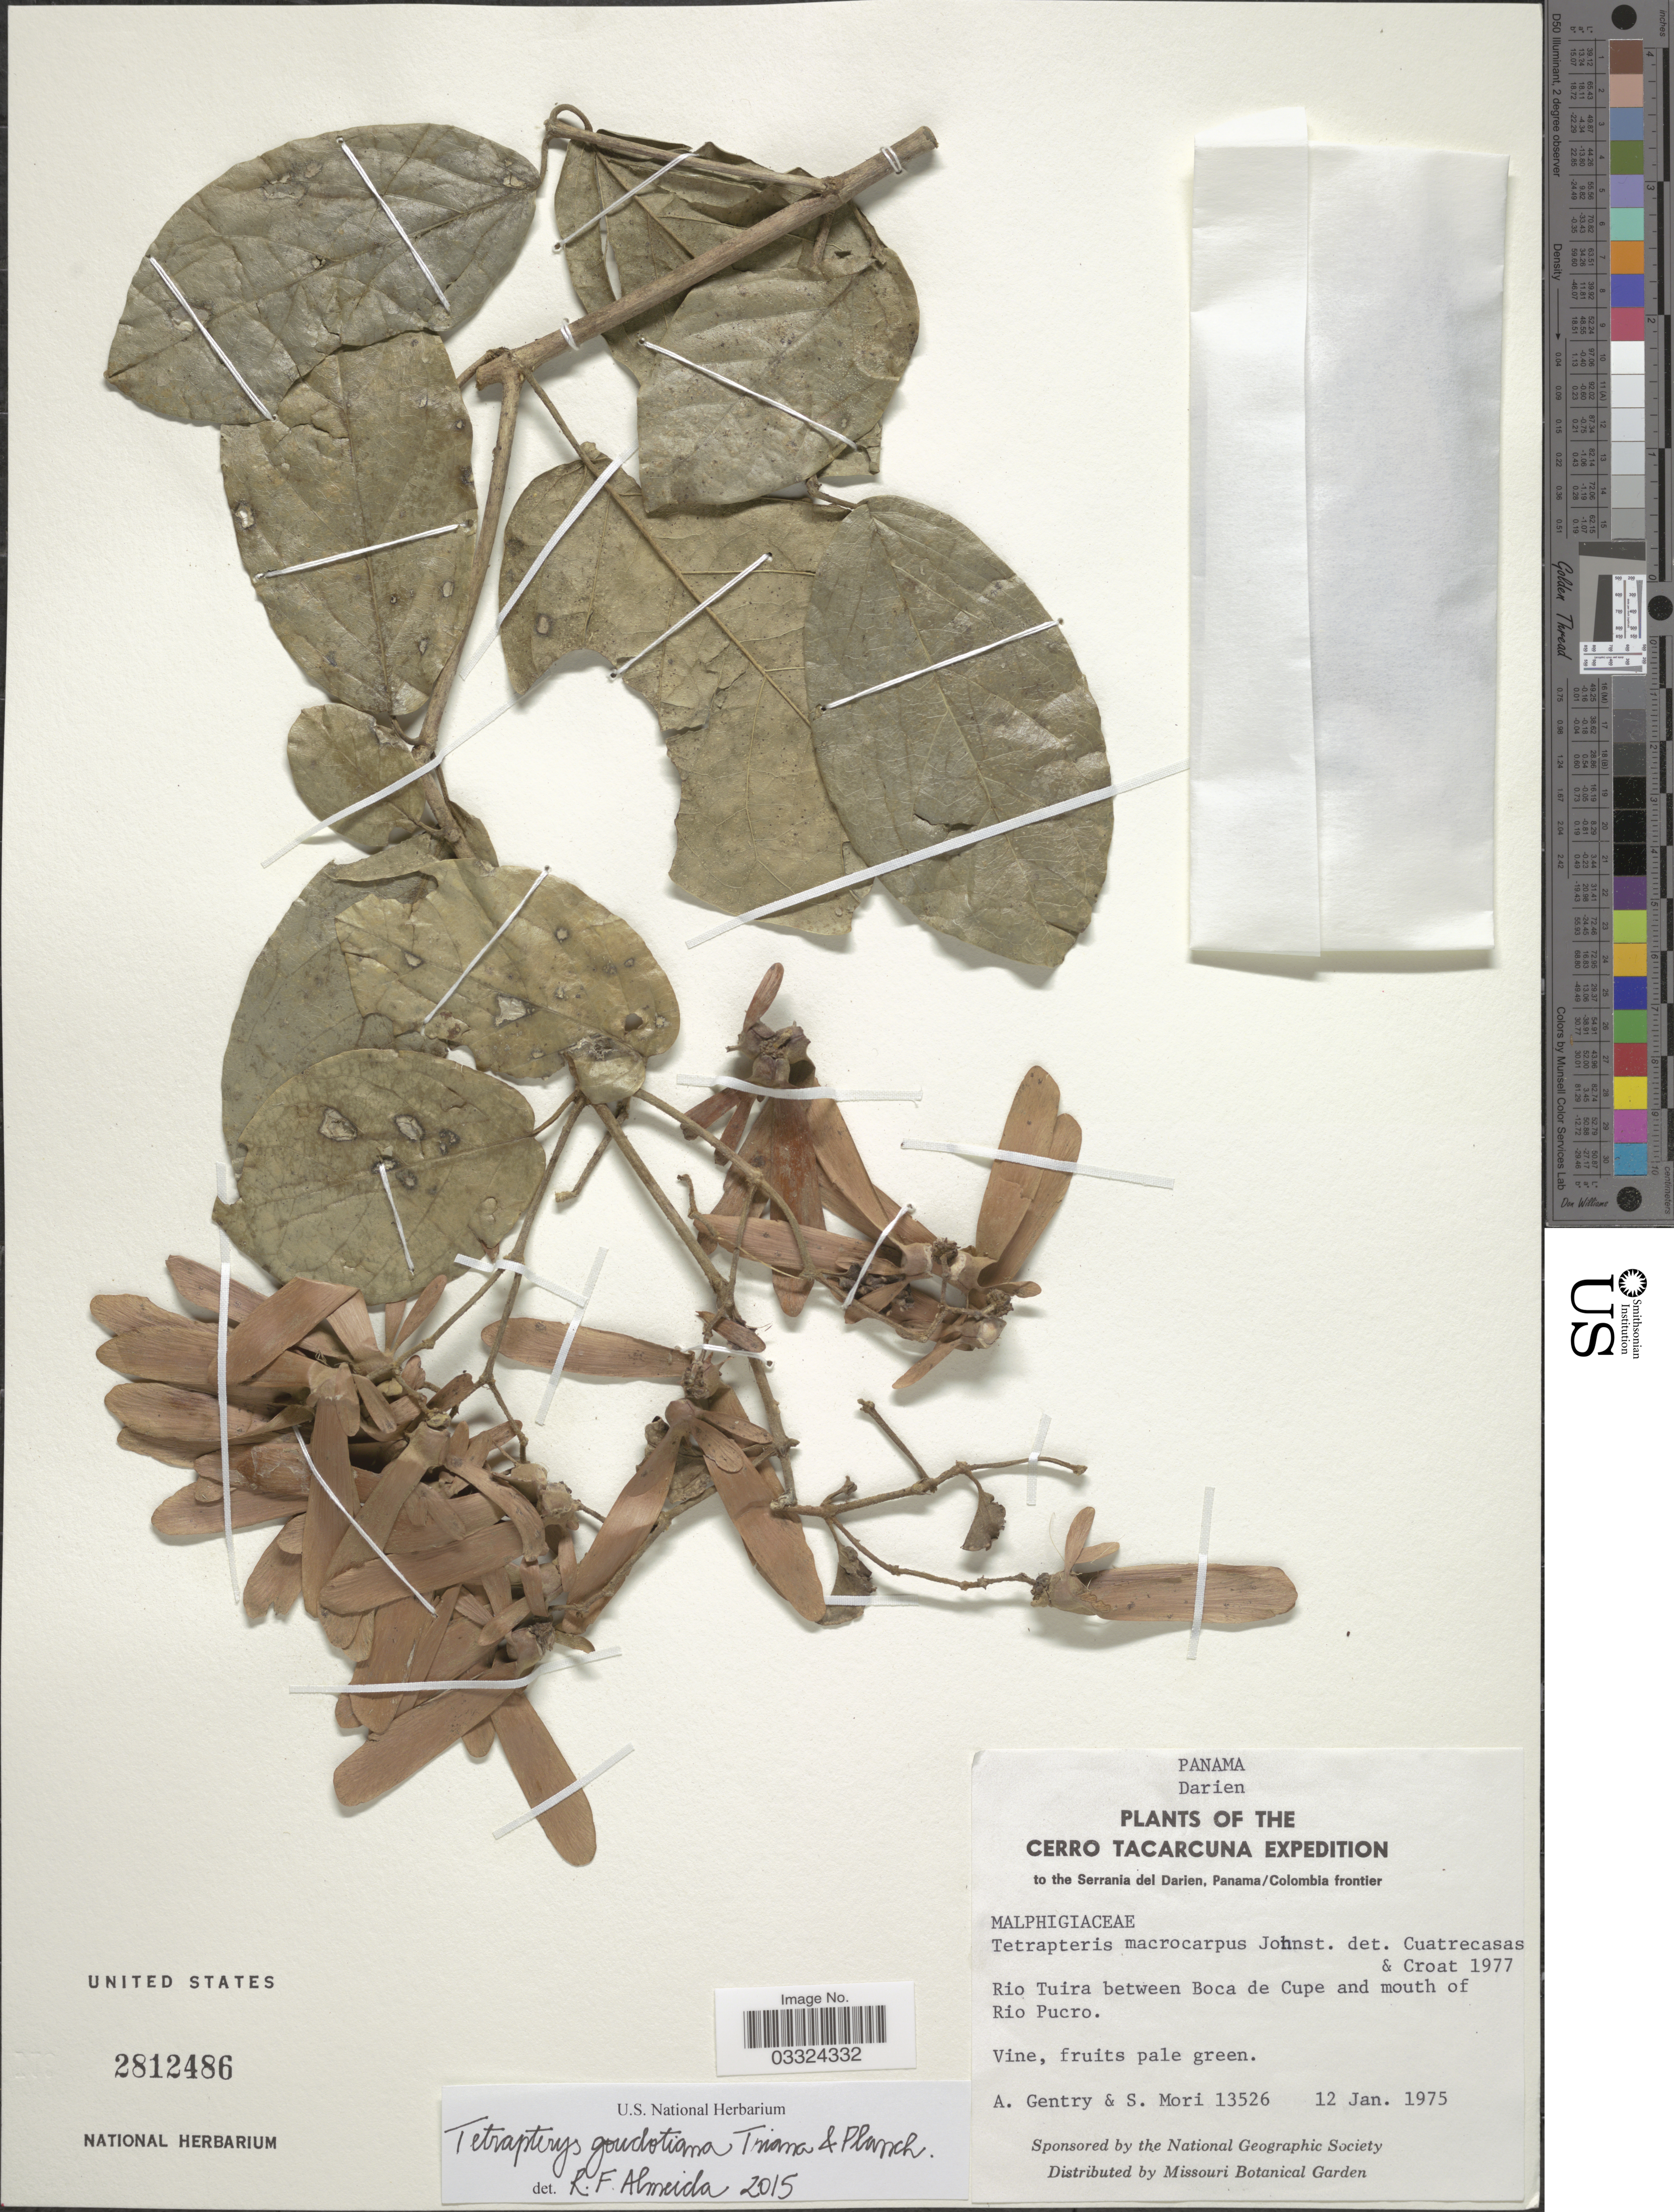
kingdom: Plantae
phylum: Tracheophyta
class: Magnoliopsida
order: Malpighiales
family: Malpighiaceae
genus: Tetrapterys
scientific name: Tetrapterys goudotiana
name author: Triana & Planch.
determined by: De Almeida, R. F., (HUEFS), Universidade Estadual de Feira de Santana (BRAZIL)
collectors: A. H. Gentry & S. Mori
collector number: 13526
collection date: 1975-01-12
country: Panama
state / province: Darién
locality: Serrania del Darien, Panama/ Colombia frontier. Rio Tuira between Boca de Cupe and mouth of Rio Pucro.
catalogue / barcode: US 2812486